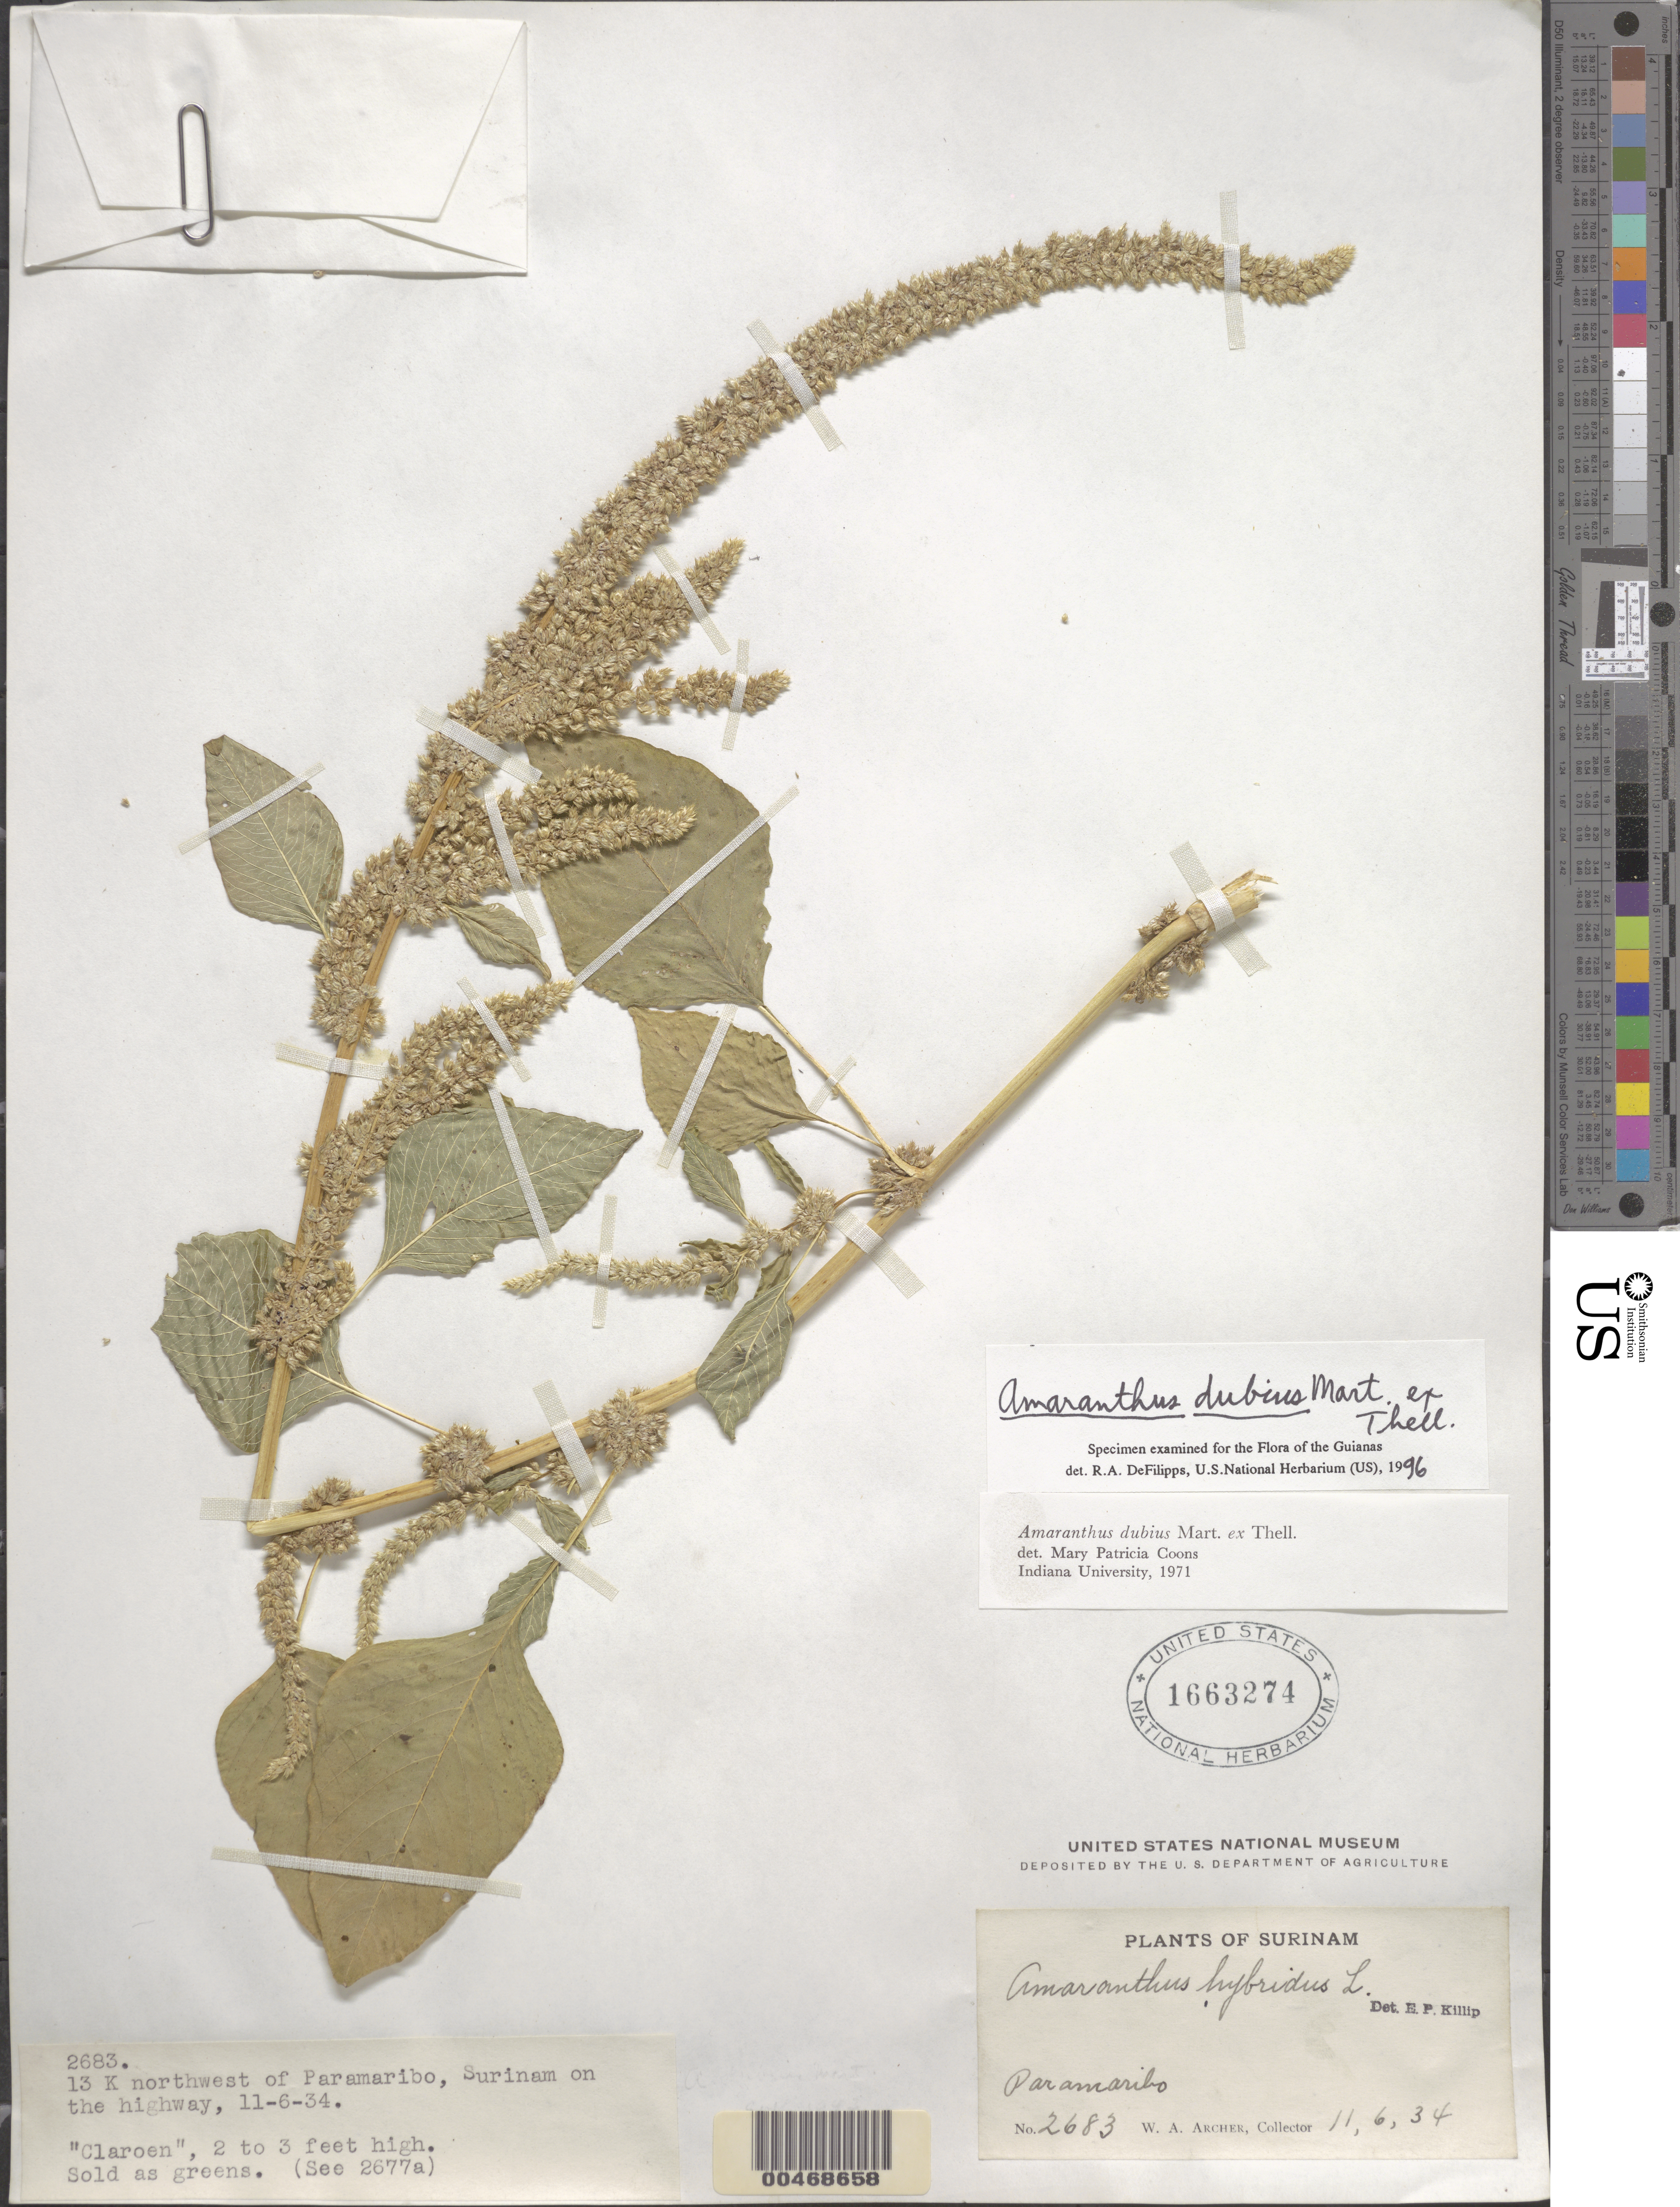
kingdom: Plantae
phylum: Tracheophyta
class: Magnoliopsida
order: Caryophyllales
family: Amaranthaceae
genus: Amaranthus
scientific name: Amaranthus dubius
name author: Mart. ex Thell.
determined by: DeFilipps, R. A.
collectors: W. A. Archer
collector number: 2683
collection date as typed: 6-Nov-34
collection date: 1934-11-06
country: Suriname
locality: Paramaribo, 13 km NW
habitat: Highway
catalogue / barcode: US 1663274